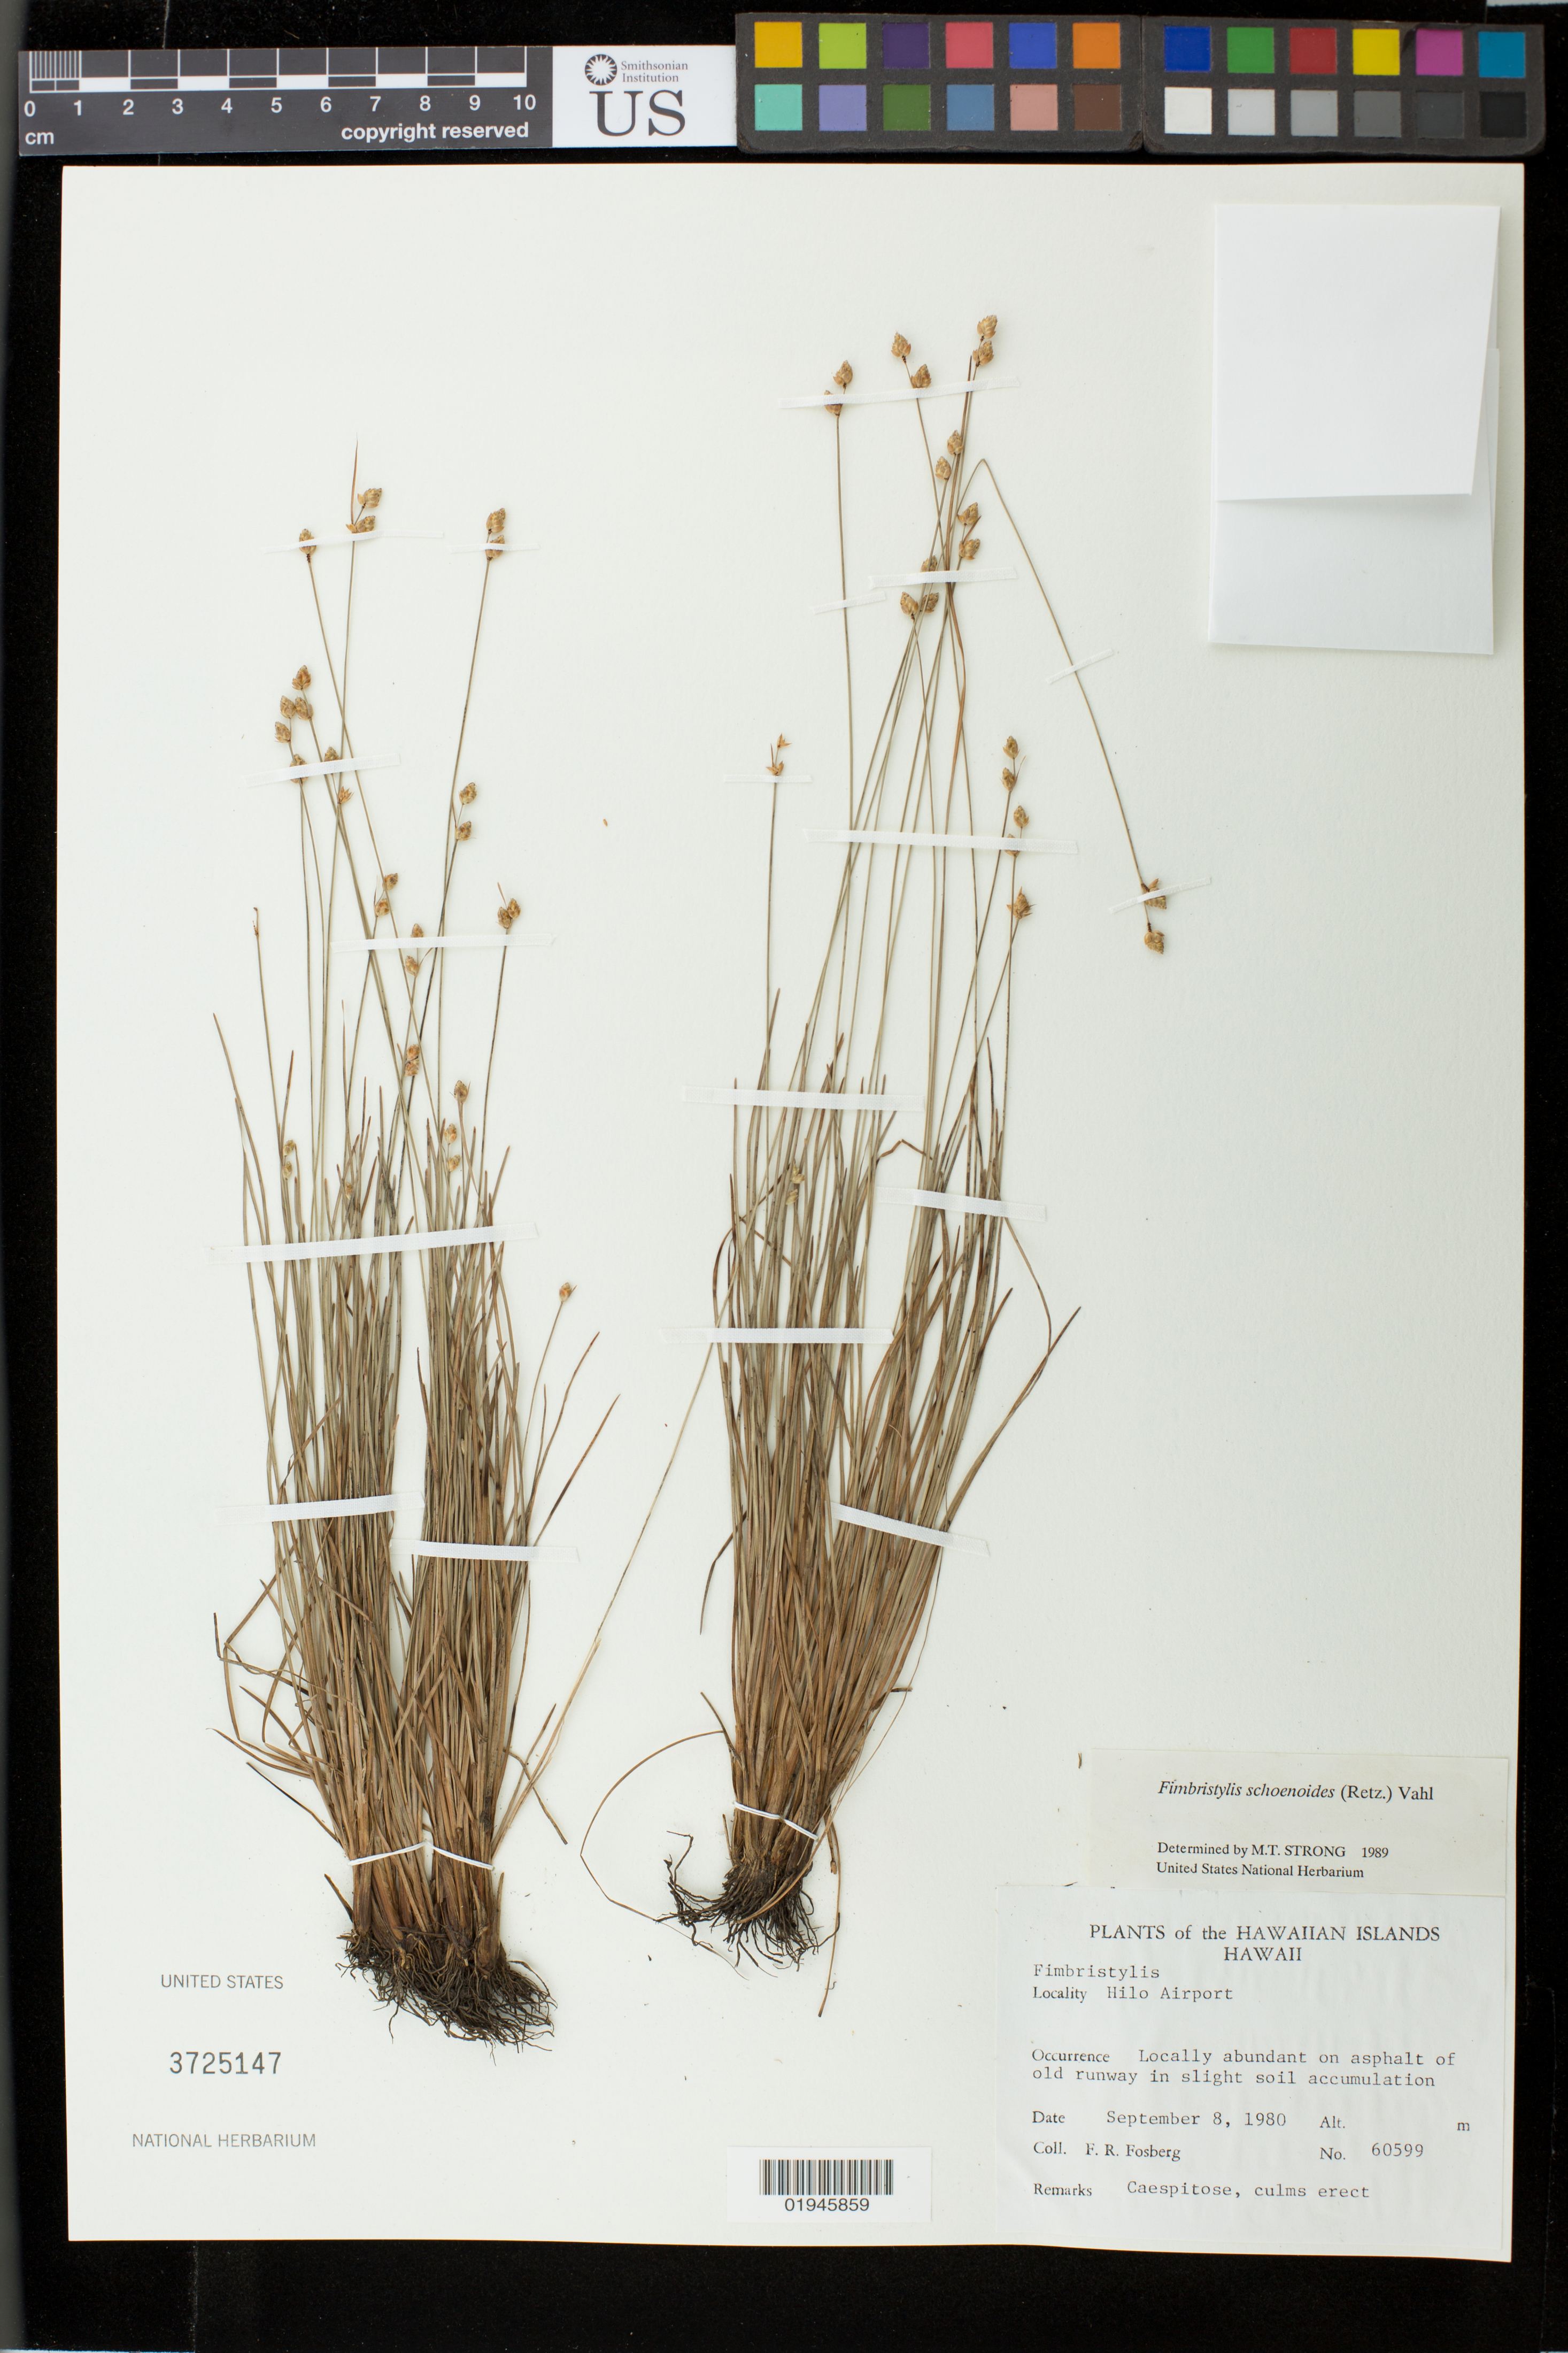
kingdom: Plantae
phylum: Tracheophyta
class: Liliopsida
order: Poales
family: Cyperaceae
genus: Fimbristylis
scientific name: Fimbristylis schoenoides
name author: (Retz.) Vahl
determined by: Strong, M. T., (US), Smithsonian Institution - National Museum of Natural History (UNITED STATES)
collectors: F. R. Fosberg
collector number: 60599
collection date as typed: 8 Sep 1980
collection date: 1980-09-08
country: United States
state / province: Hawaii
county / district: Hawaii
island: Hawaii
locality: Hilo Airport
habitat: Old runway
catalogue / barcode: US 3725147